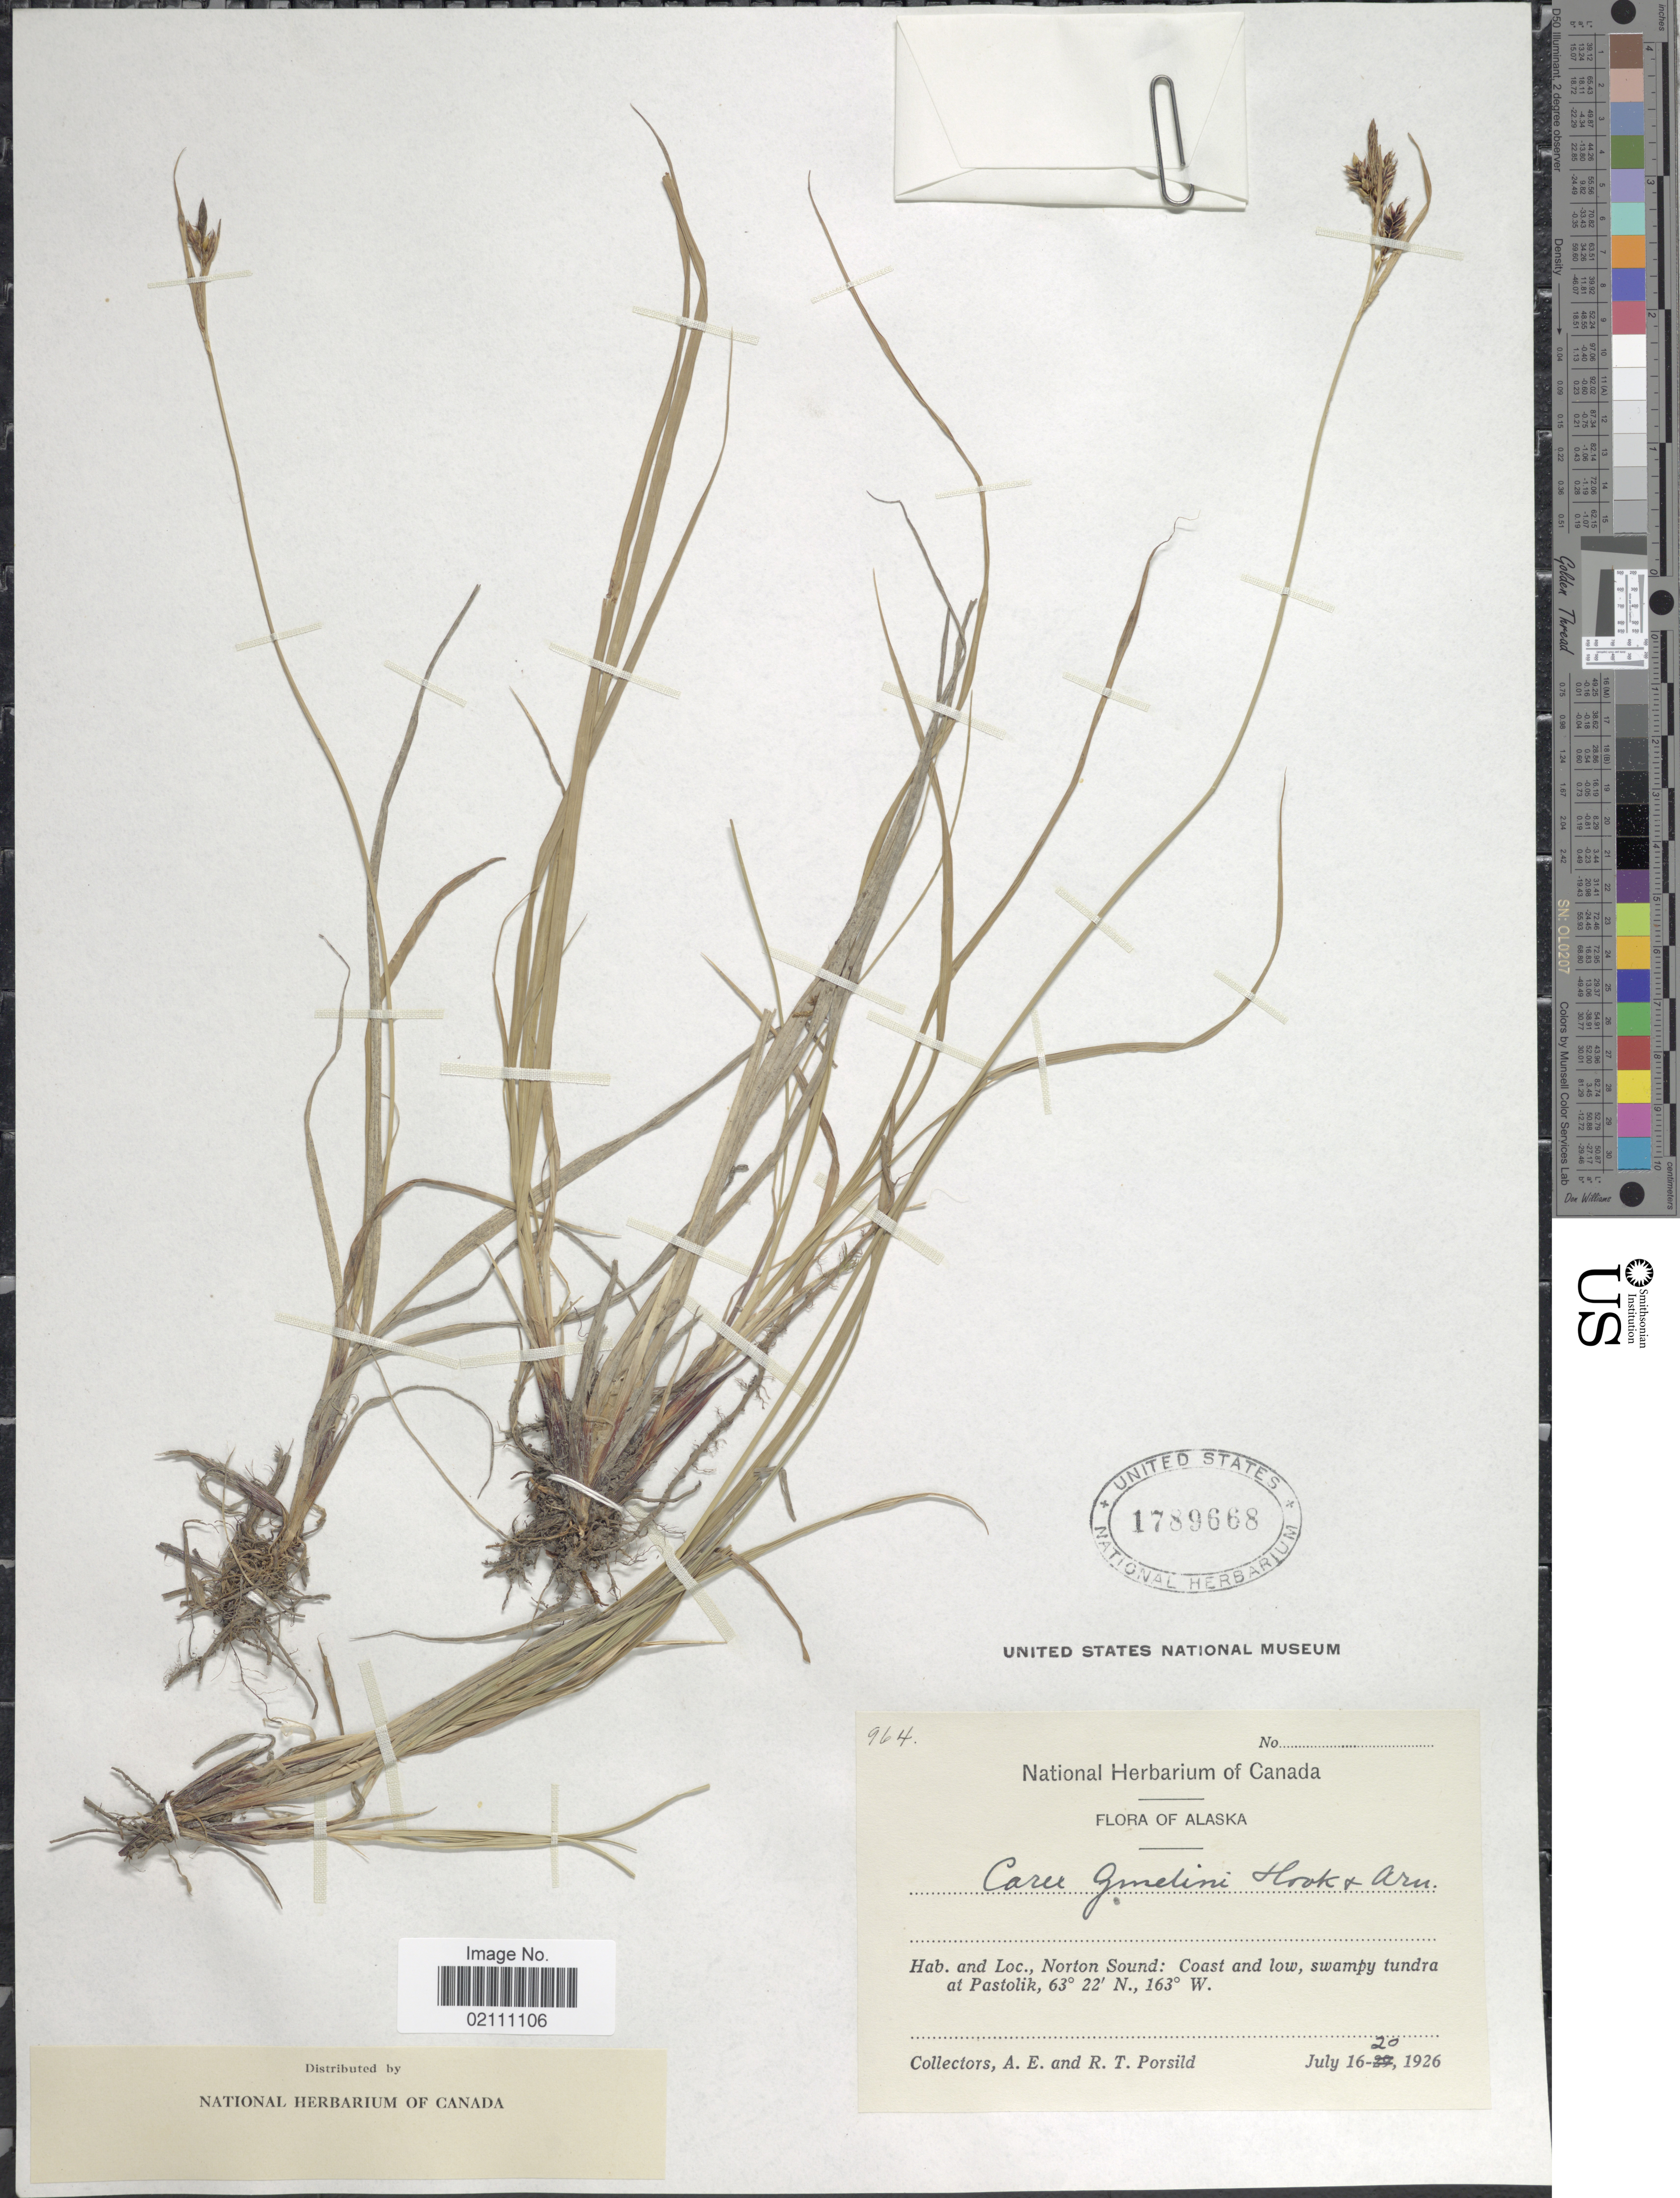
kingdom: Plantae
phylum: Tracheophyta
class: Liliopsida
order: Poales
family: Cyperaceae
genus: Carex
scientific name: Carex gmelinii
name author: Hook. & Arn.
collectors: A. E. Porsild & R. T. Porsild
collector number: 964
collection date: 1926-07-16/1926-07-20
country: United States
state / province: Alaska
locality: Norton Sound: Coast and low, swampy tundra at Pastolik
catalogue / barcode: US 1789668